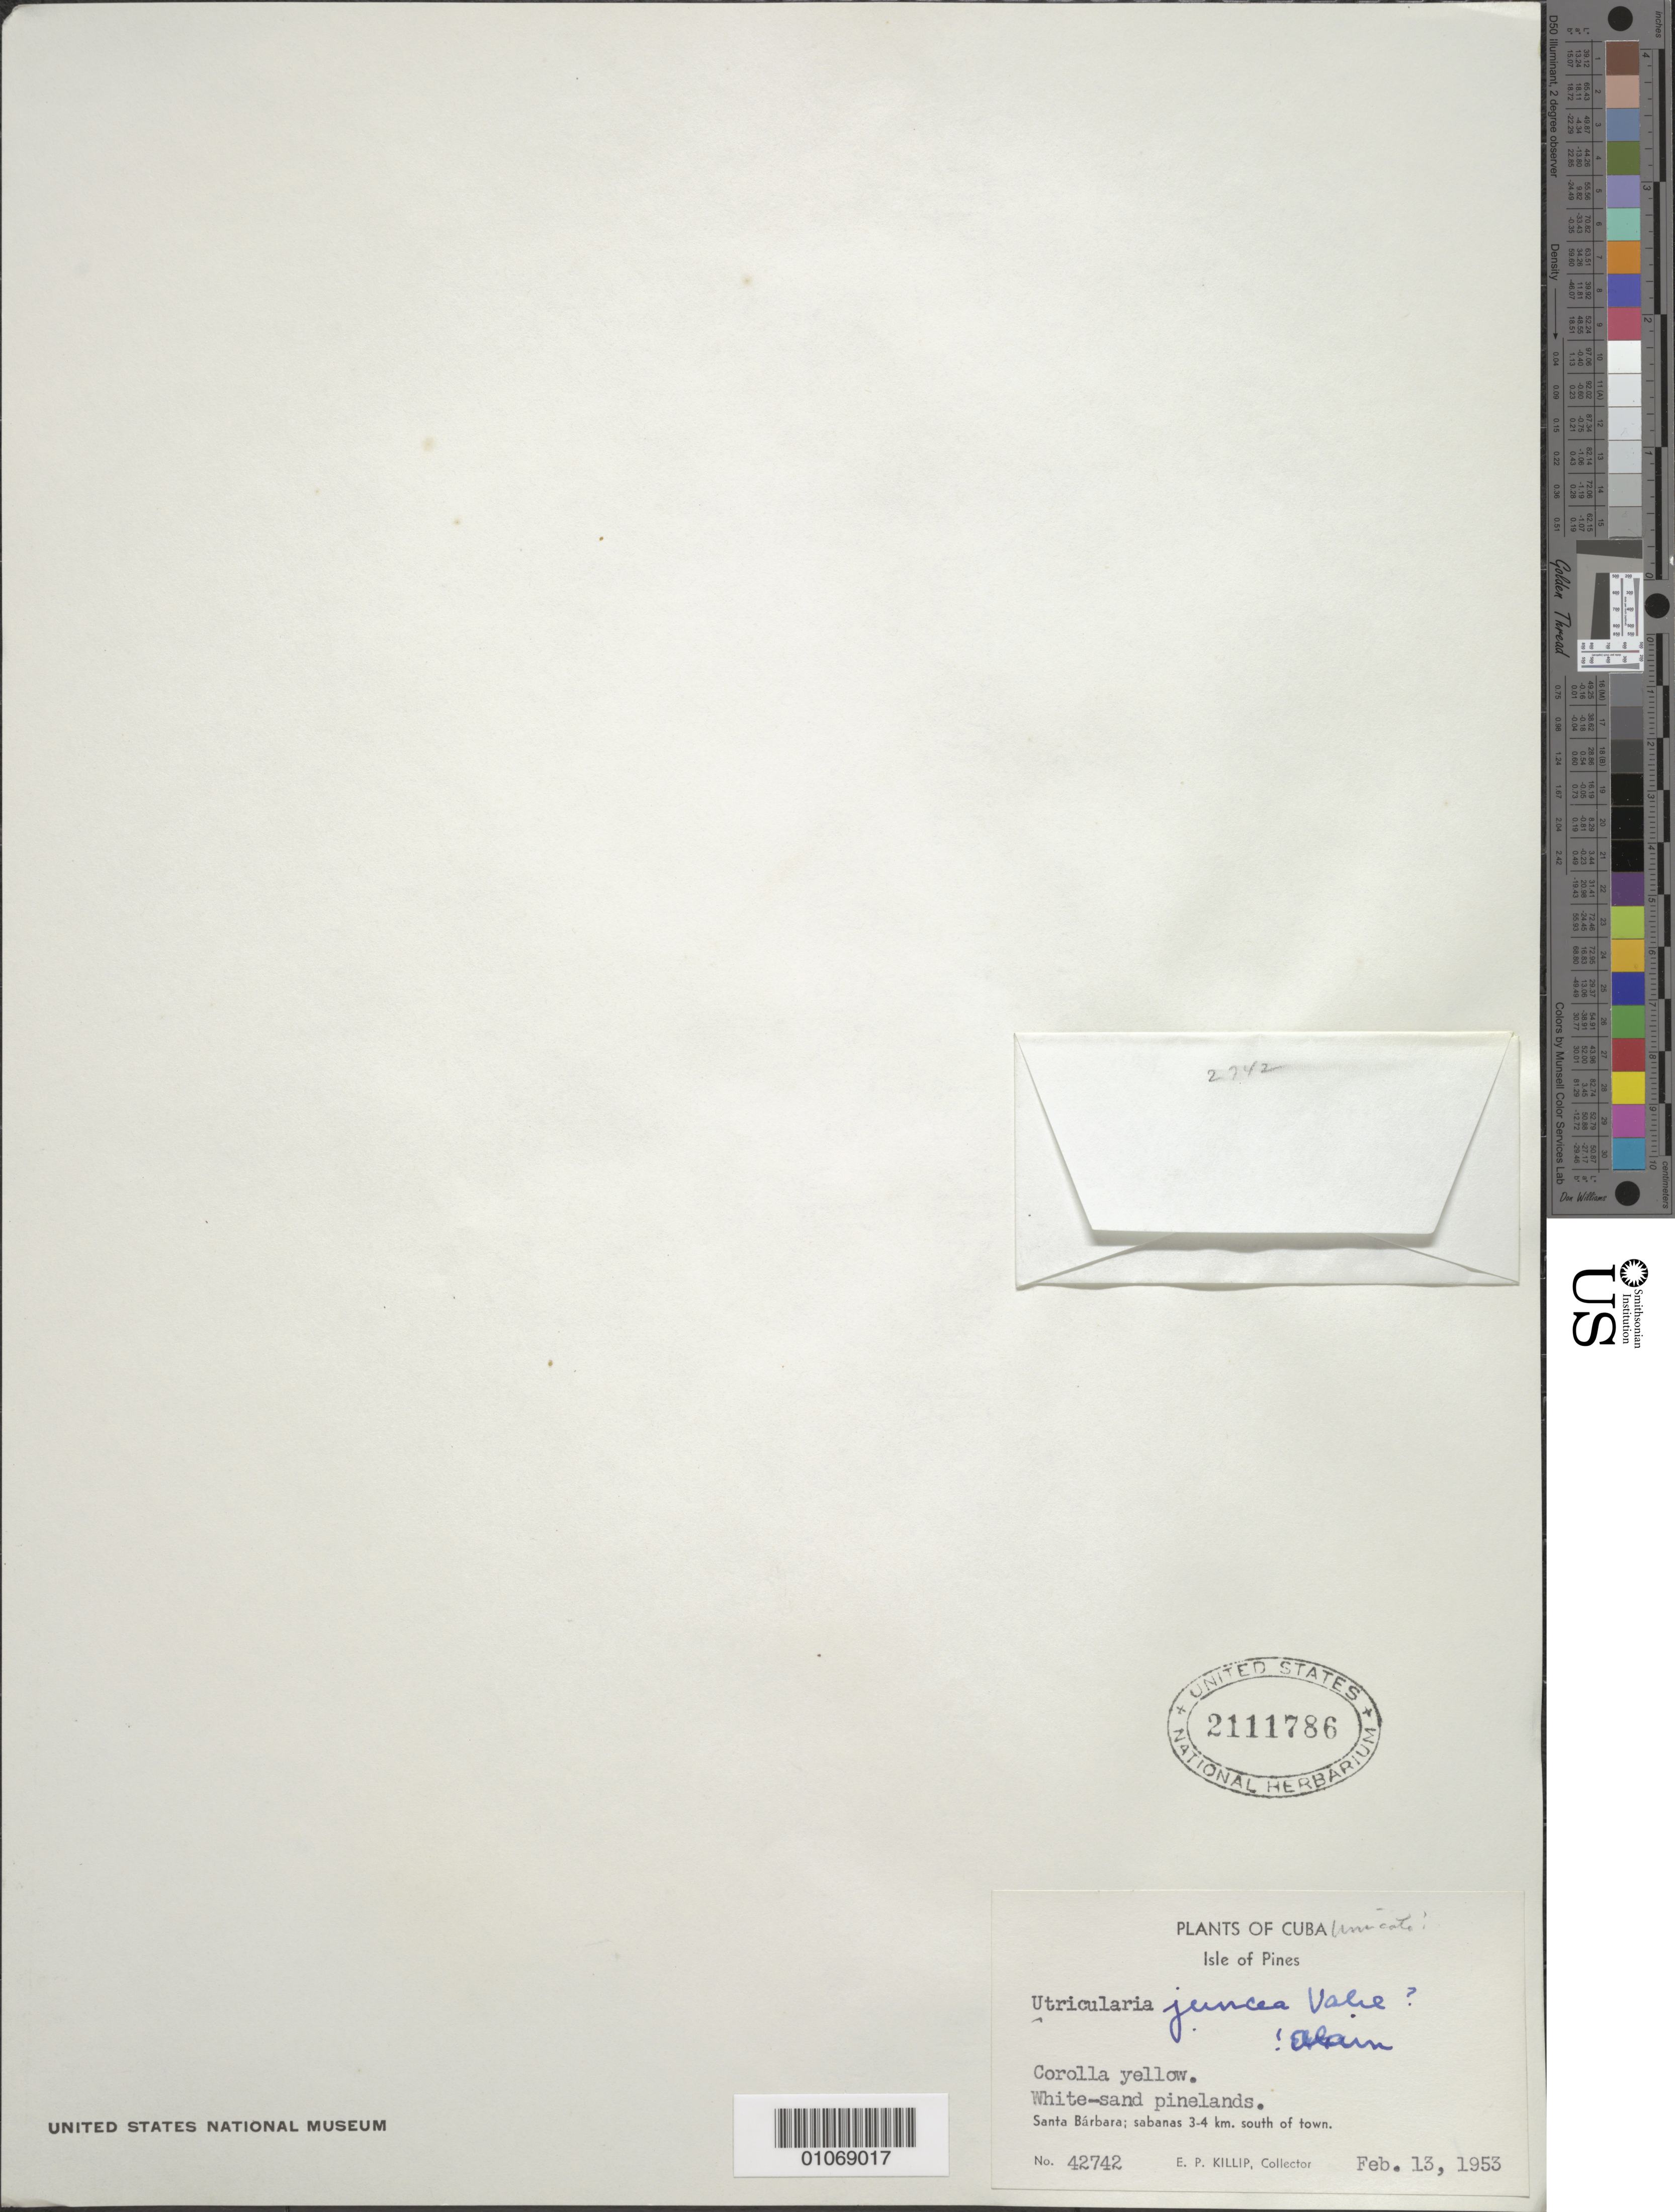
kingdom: Plantae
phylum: Tracheophyta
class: Magnoliopsida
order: Lamiales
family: Lentibulariaceae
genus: Utricularia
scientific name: Utricularia juncea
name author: Vahl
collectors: E. P. Killip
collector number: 42742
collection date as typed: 13 Feb 1953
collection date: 1953-02-13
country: Cuba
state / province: Isla de La Juventud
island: Isla de la Juventud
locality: Isle of Pines, Santa Barbara: savannas 3-4 km south of town,, white-sand pinelands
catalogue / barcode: US 2111786